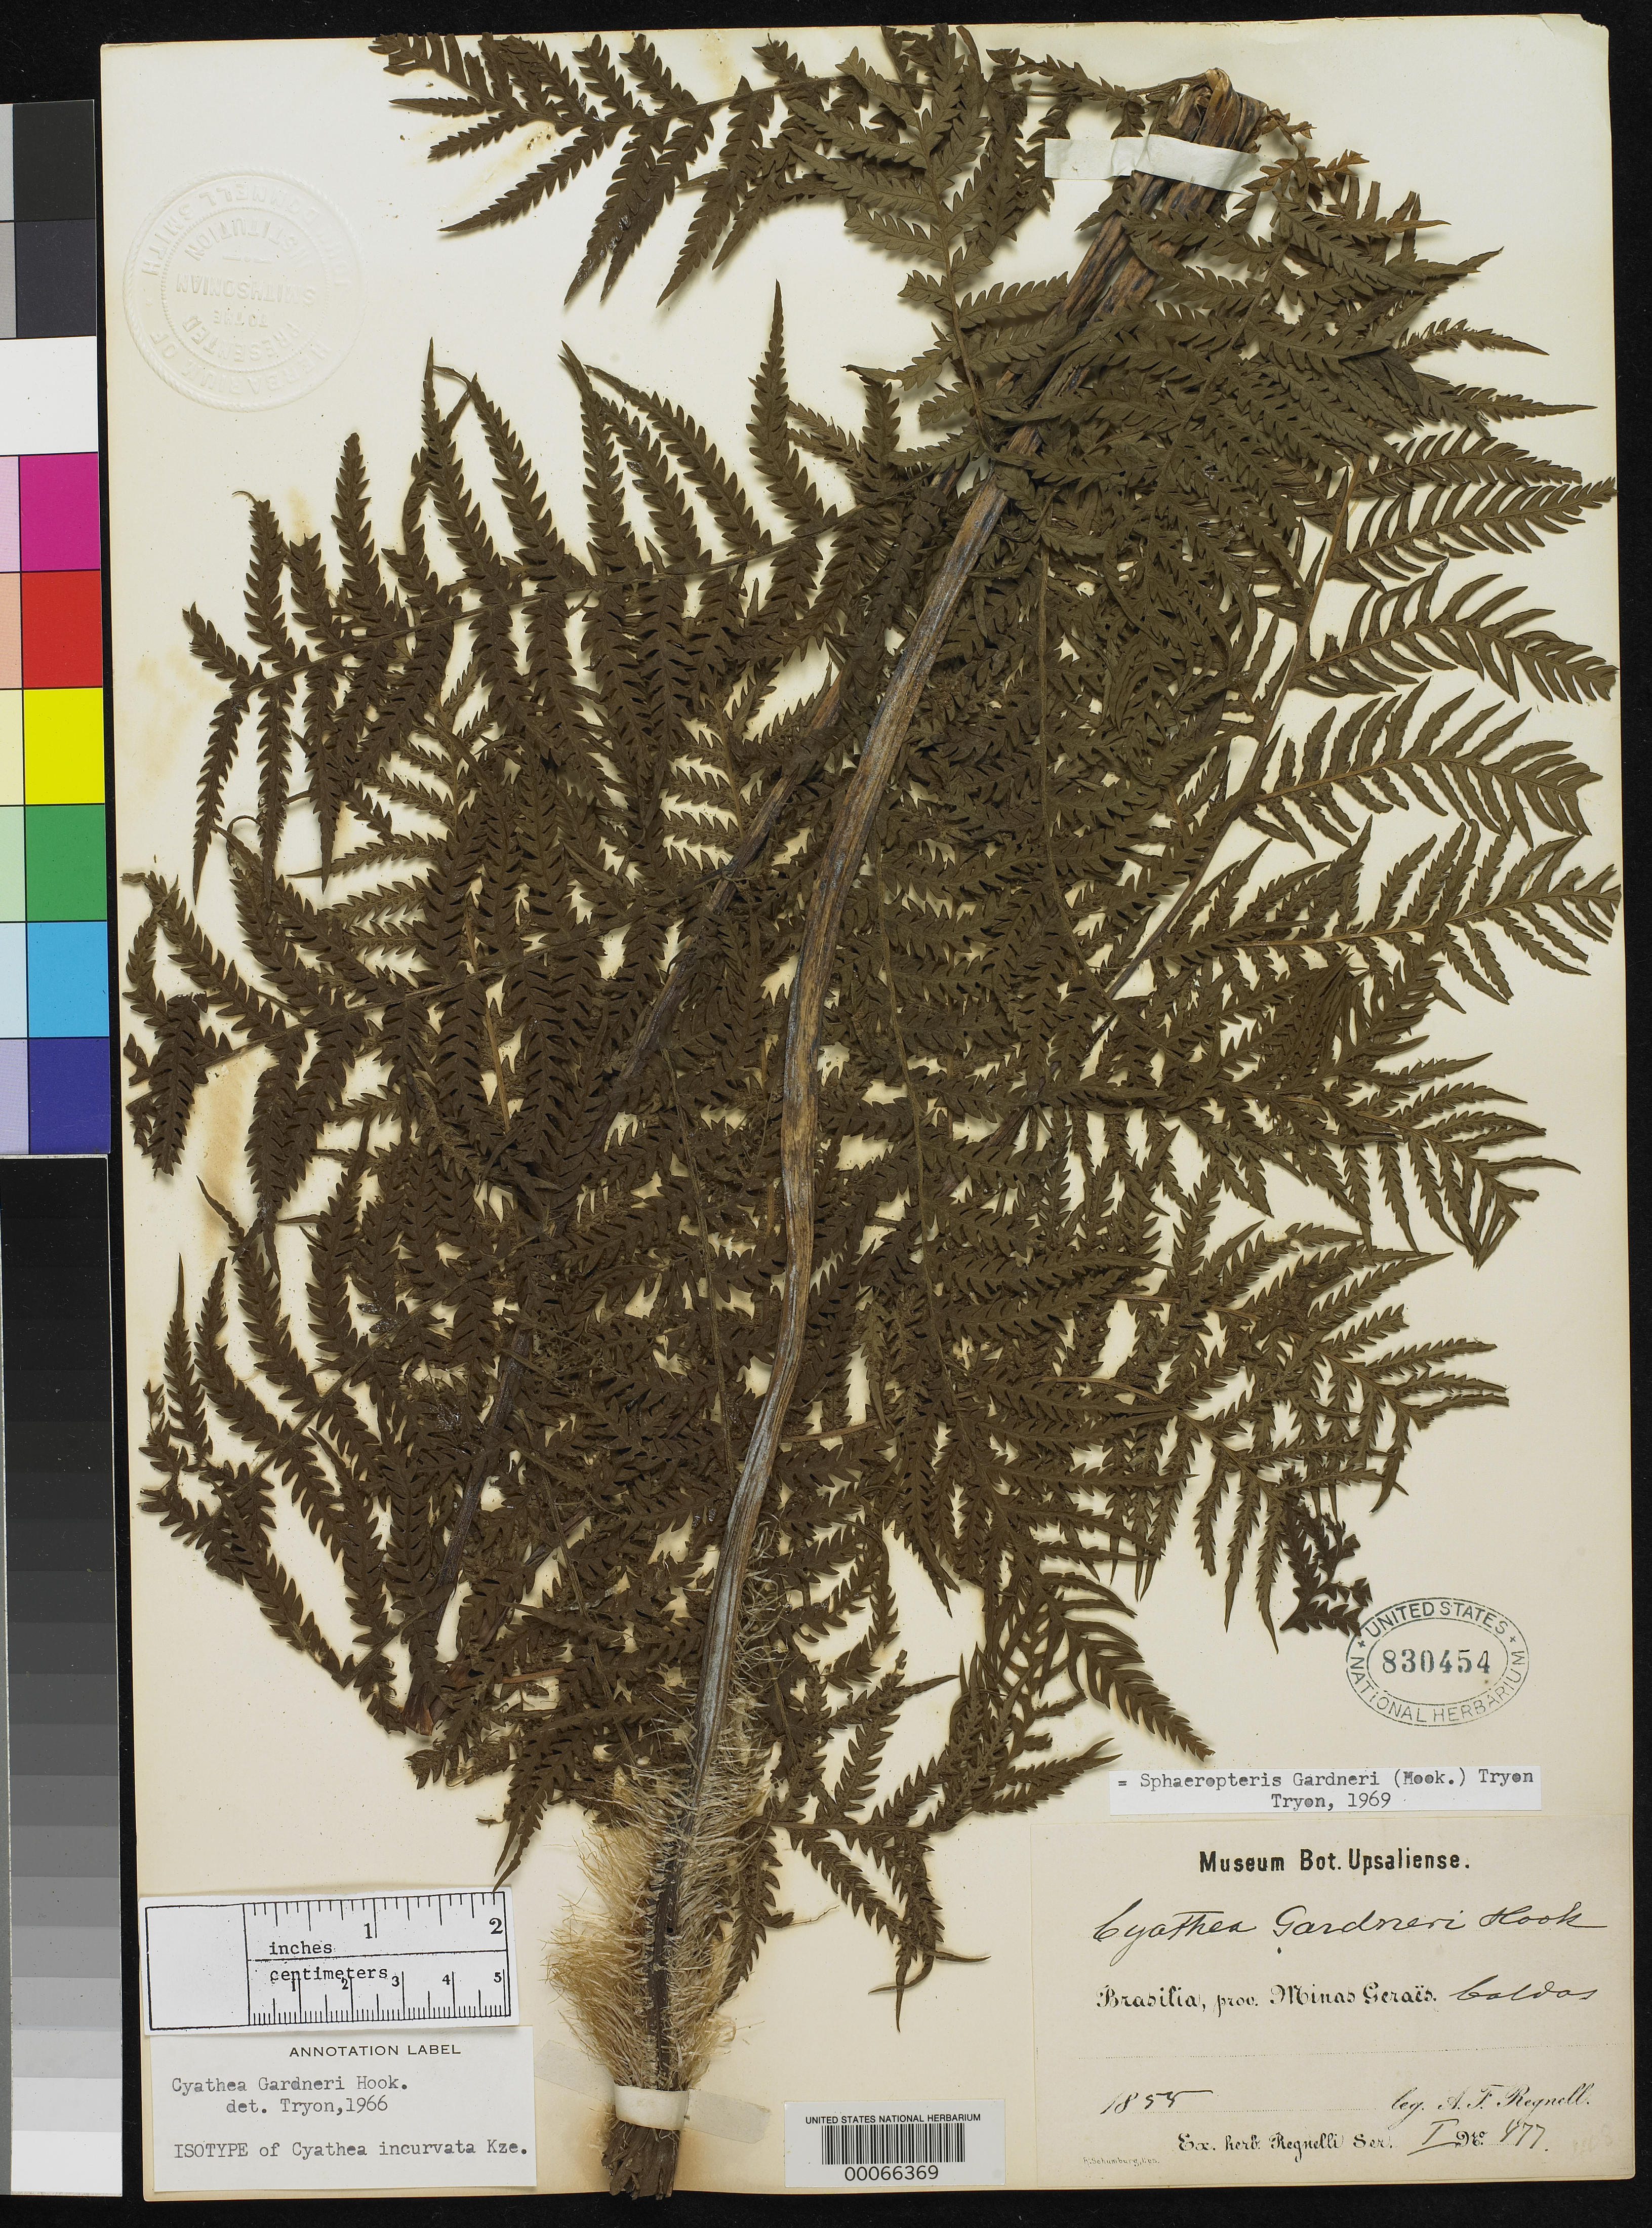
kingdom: Plantae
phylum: Tracheophyta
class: Polypodiopsida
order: Cyatheales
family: Cyatheaceae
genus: Cyathea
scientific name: Cyathea incurvata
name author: Kunze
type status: Isotype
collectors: A. F. Regnell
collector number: I 477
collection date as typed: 1855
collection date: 1855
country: Brazil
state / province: Minas Gerais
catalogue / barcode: US 830454